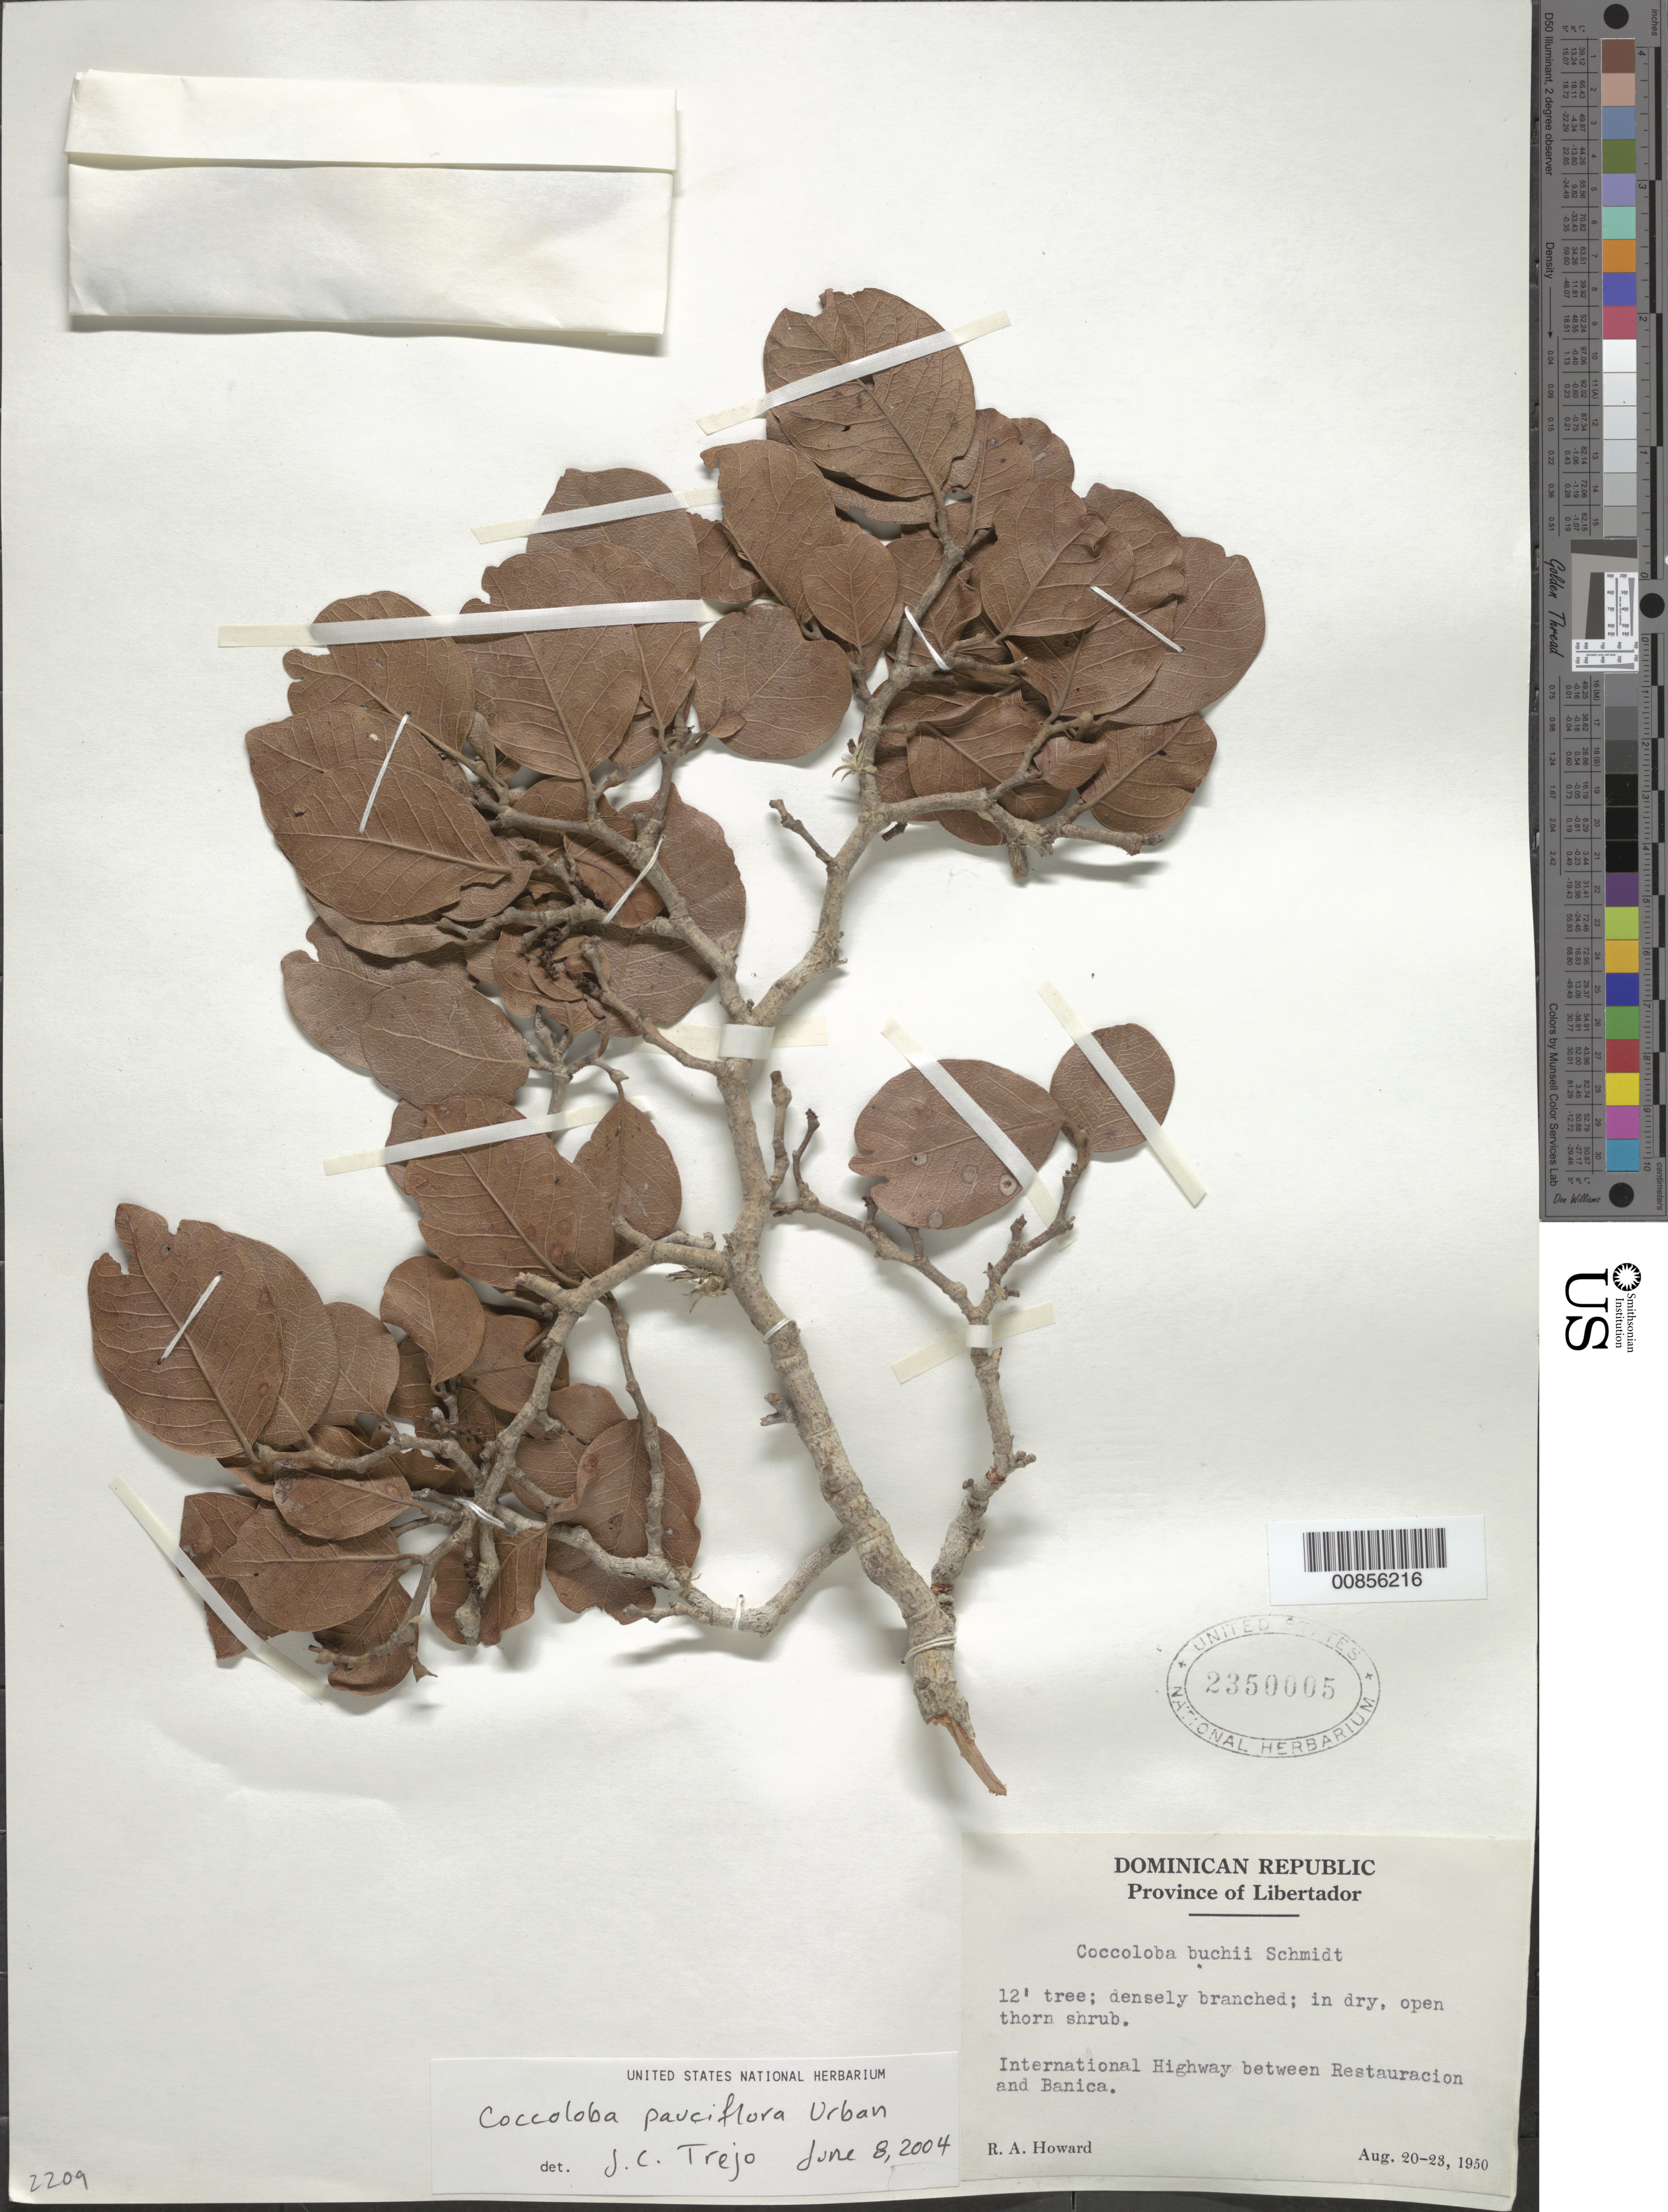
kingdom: Plantae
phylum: Tracheophyta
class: Magnoliopsida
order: Caryophyllales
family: Polygonaceae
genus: Coccoloba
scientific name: Coccoloba pauciflora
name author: Urb.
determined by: Trejo-Torres, J. C.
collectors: R. A. Howard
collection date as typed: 20 Aug 1950 to 23 Aug 1950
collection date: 1950-08-20/1950-08-23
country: Dominican Republic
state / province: Dajabon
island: Hispaniola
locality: Province of Libertador (obsolete). International Highway between Restauración and Banica.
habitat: In dry, open thorn shrub.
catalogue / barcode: US 2350005